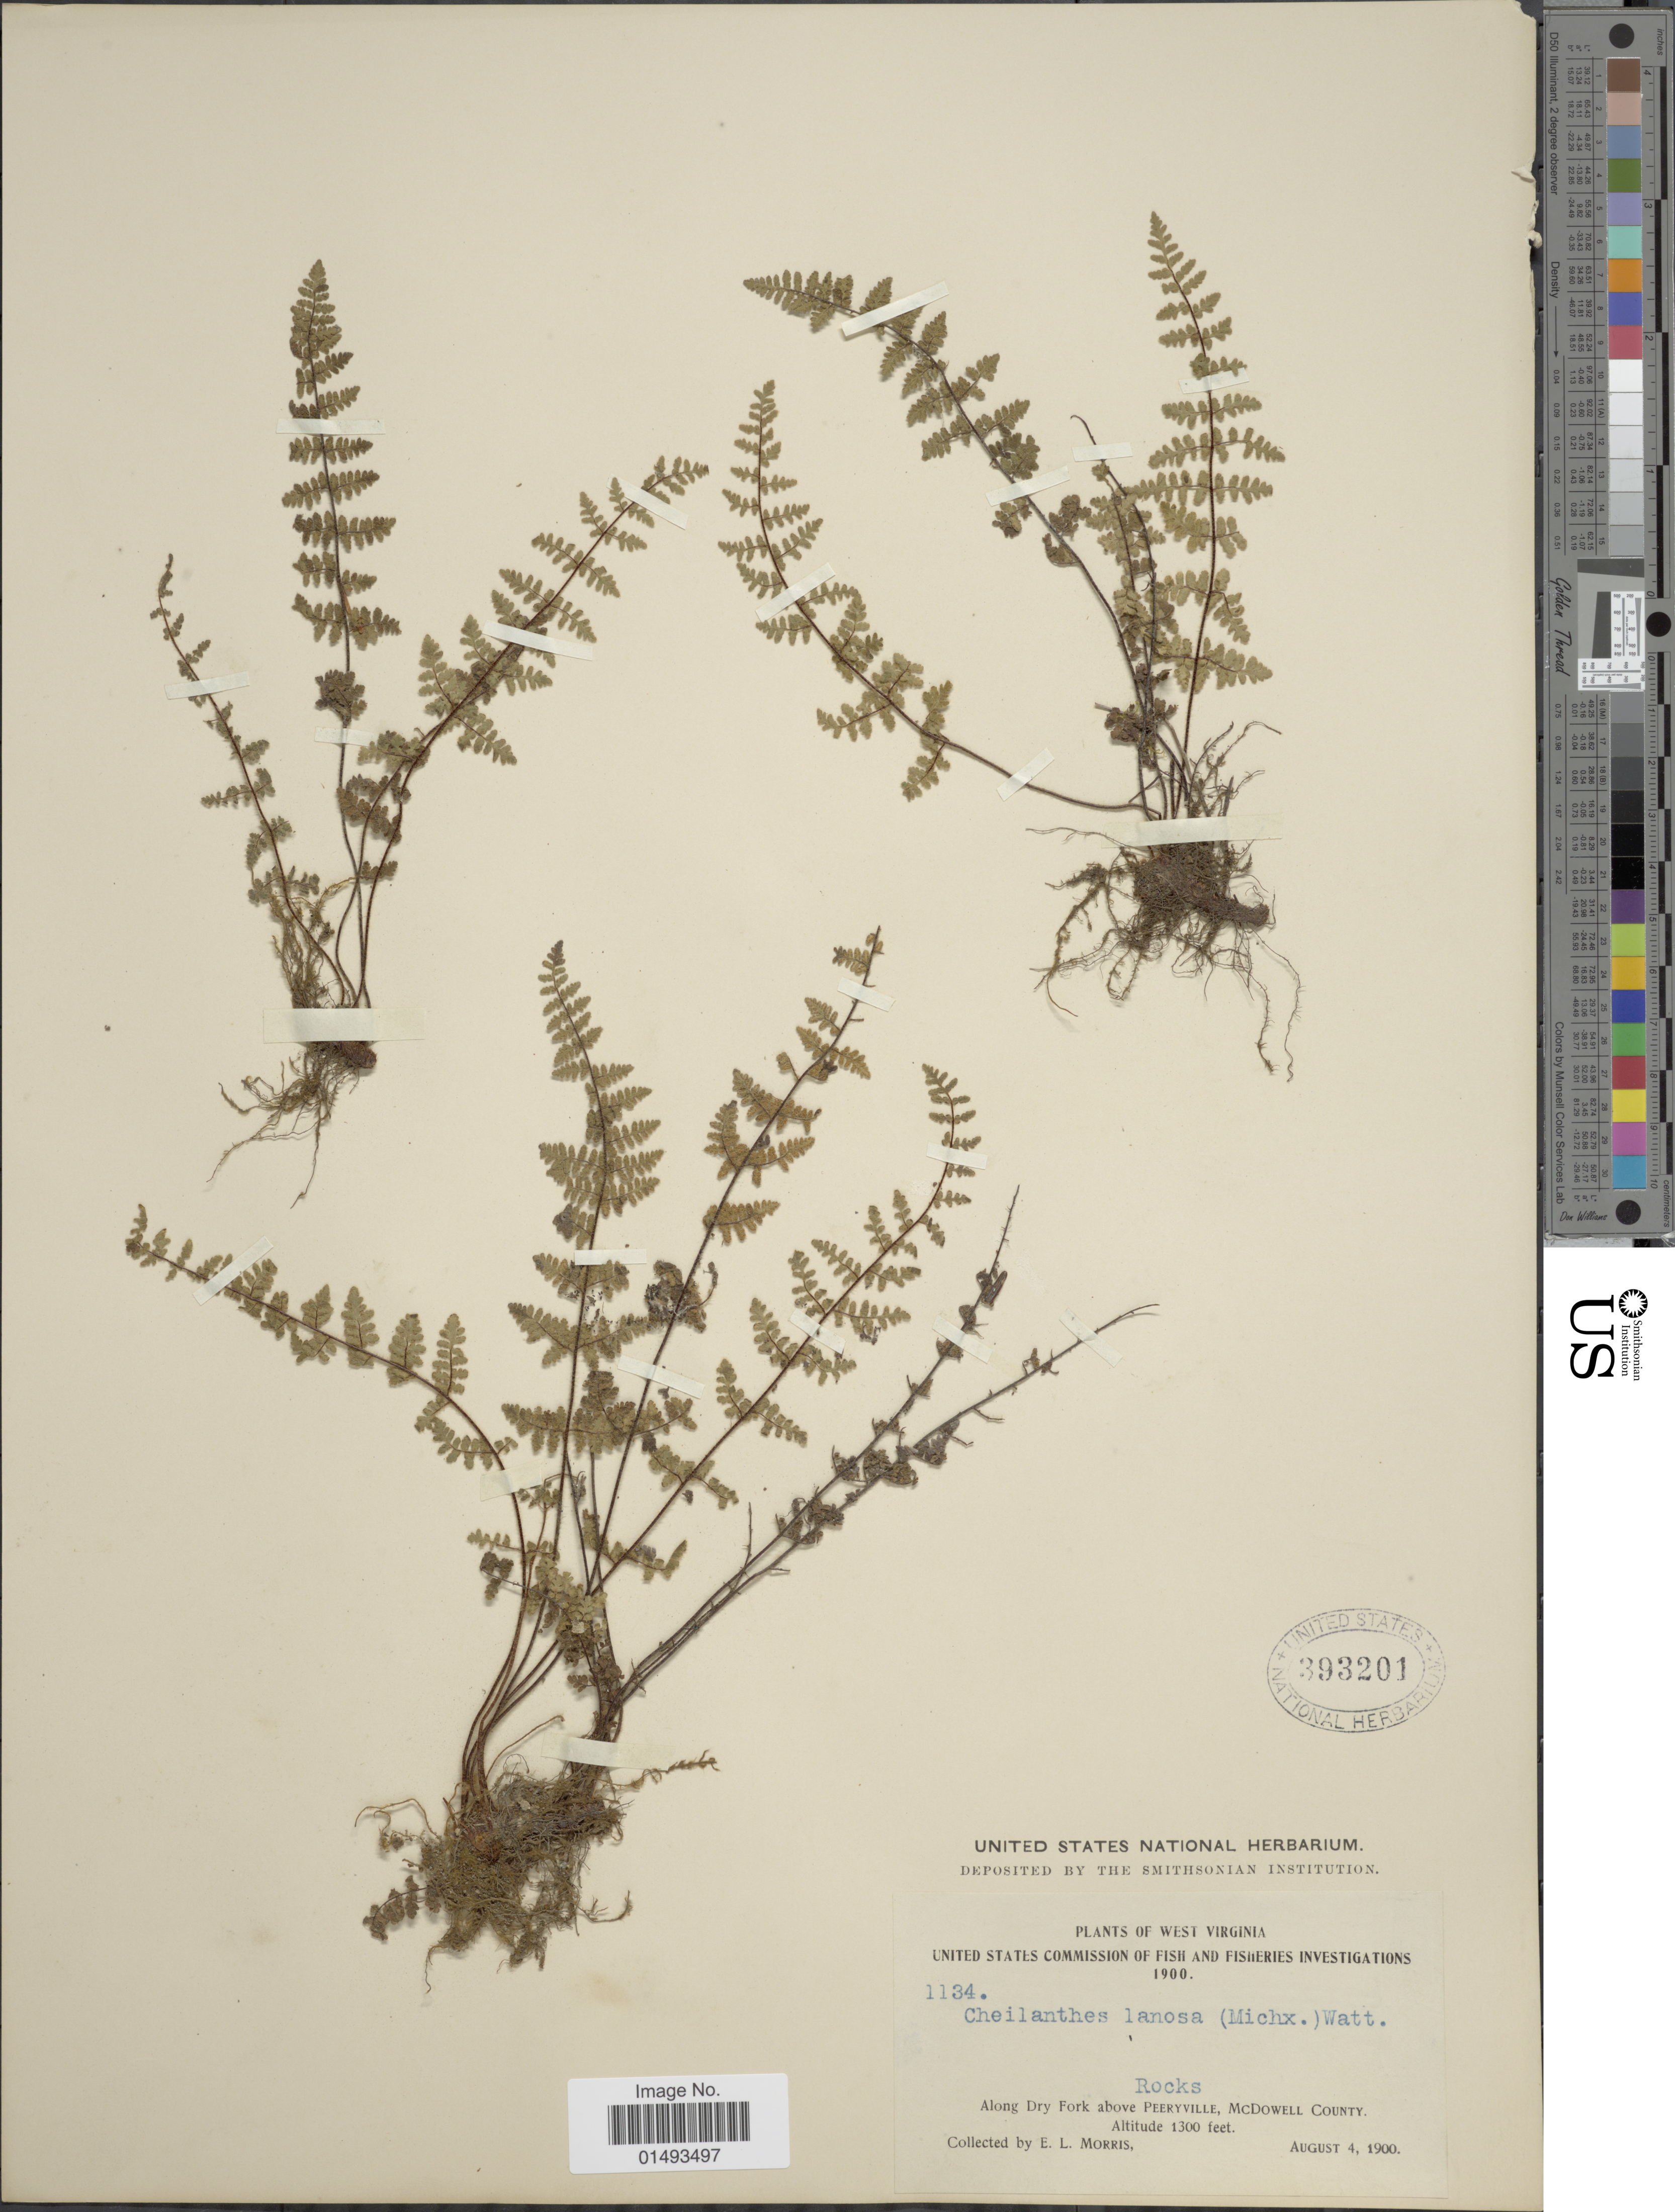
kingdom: Plantae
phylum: Tracheophyta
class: Polypodiopsida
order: Polypodiales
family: Pteridaceae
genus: Myriopteris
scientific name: Myriopteris lanosa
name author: (Michx.) Grusz & Windham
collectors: E. Morris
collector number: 1134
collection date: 1900-08-04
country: United States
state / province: West Virginia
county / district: Mcdowell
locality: Plants of West Virginia, Rocks, Along Dry Fork above Peeryville, McDowell County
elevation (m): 396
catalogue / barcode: US 393201